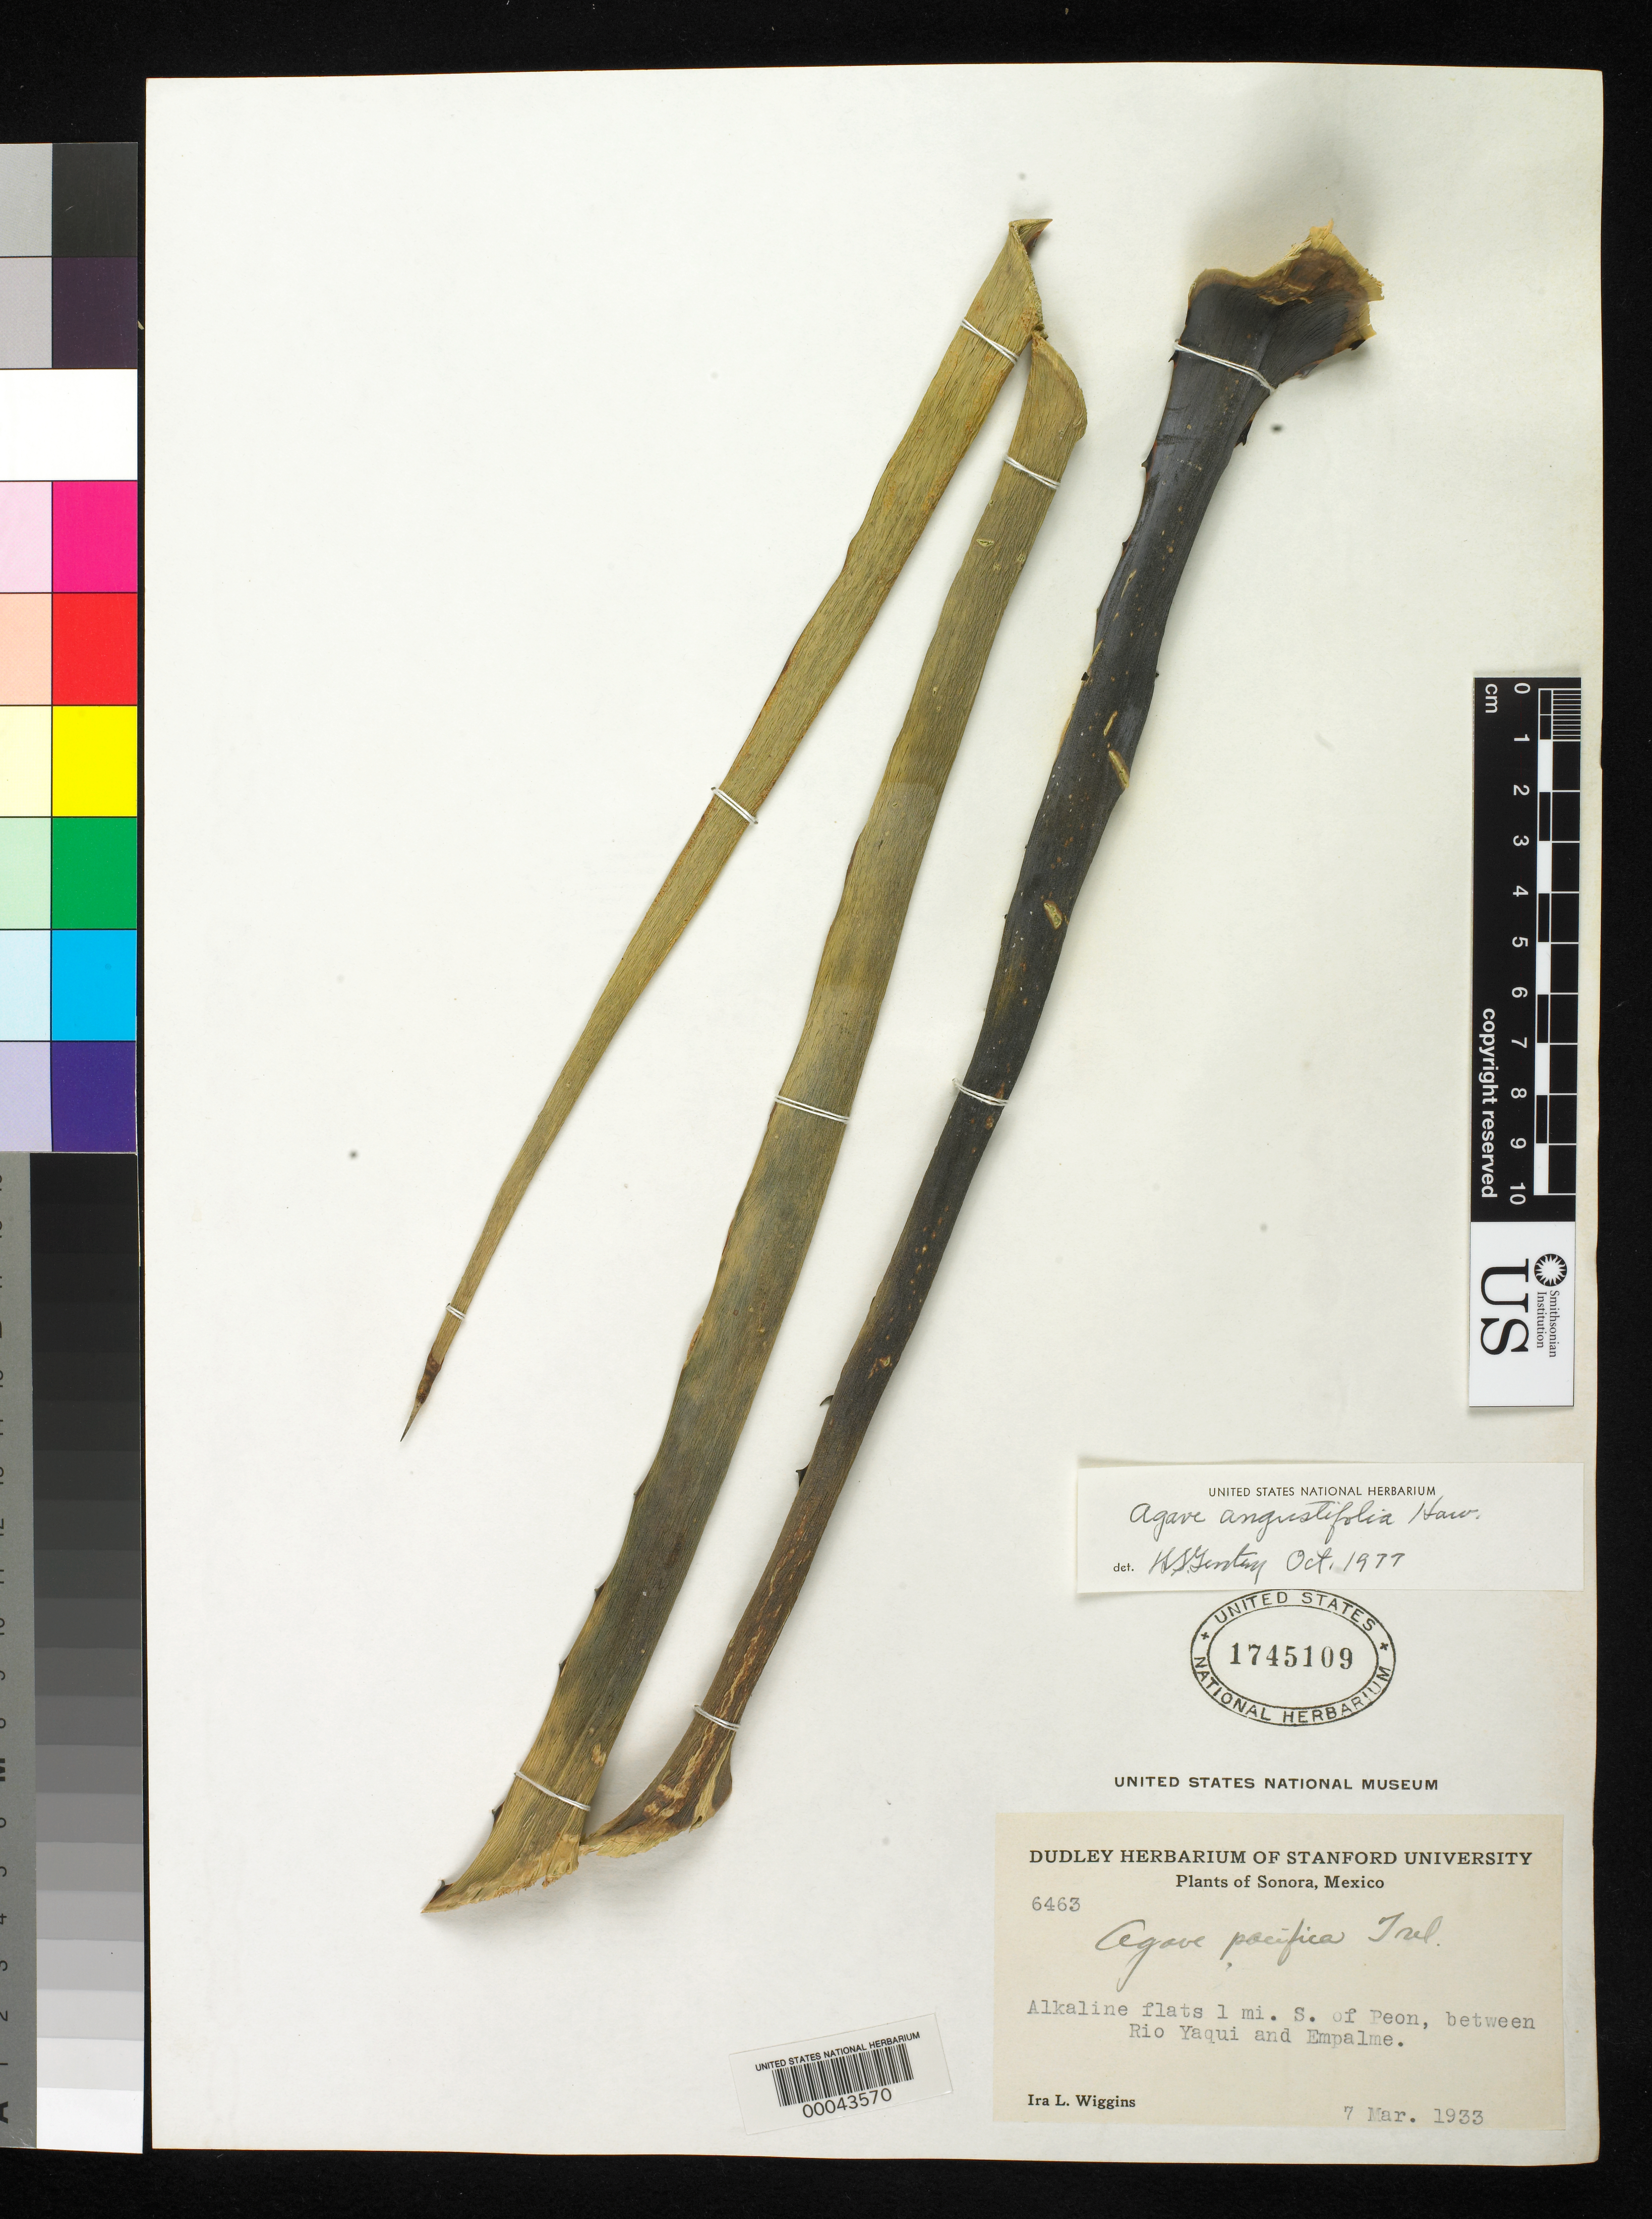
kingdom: Plantae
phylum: Tracheophyta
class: Liliopsida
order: Asparagales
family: Asparagaceae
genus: Agave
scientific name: Agave angustifolia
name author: Haw.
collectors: I. L. Wiggins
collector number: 6463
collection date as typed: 07 Mar 1933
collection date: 1933-03-07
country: Mexico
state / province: Sonora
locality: Alkaline flats 1 mi S of Peon, between Rio Yaqui and Empalme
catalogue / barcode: US 1745109